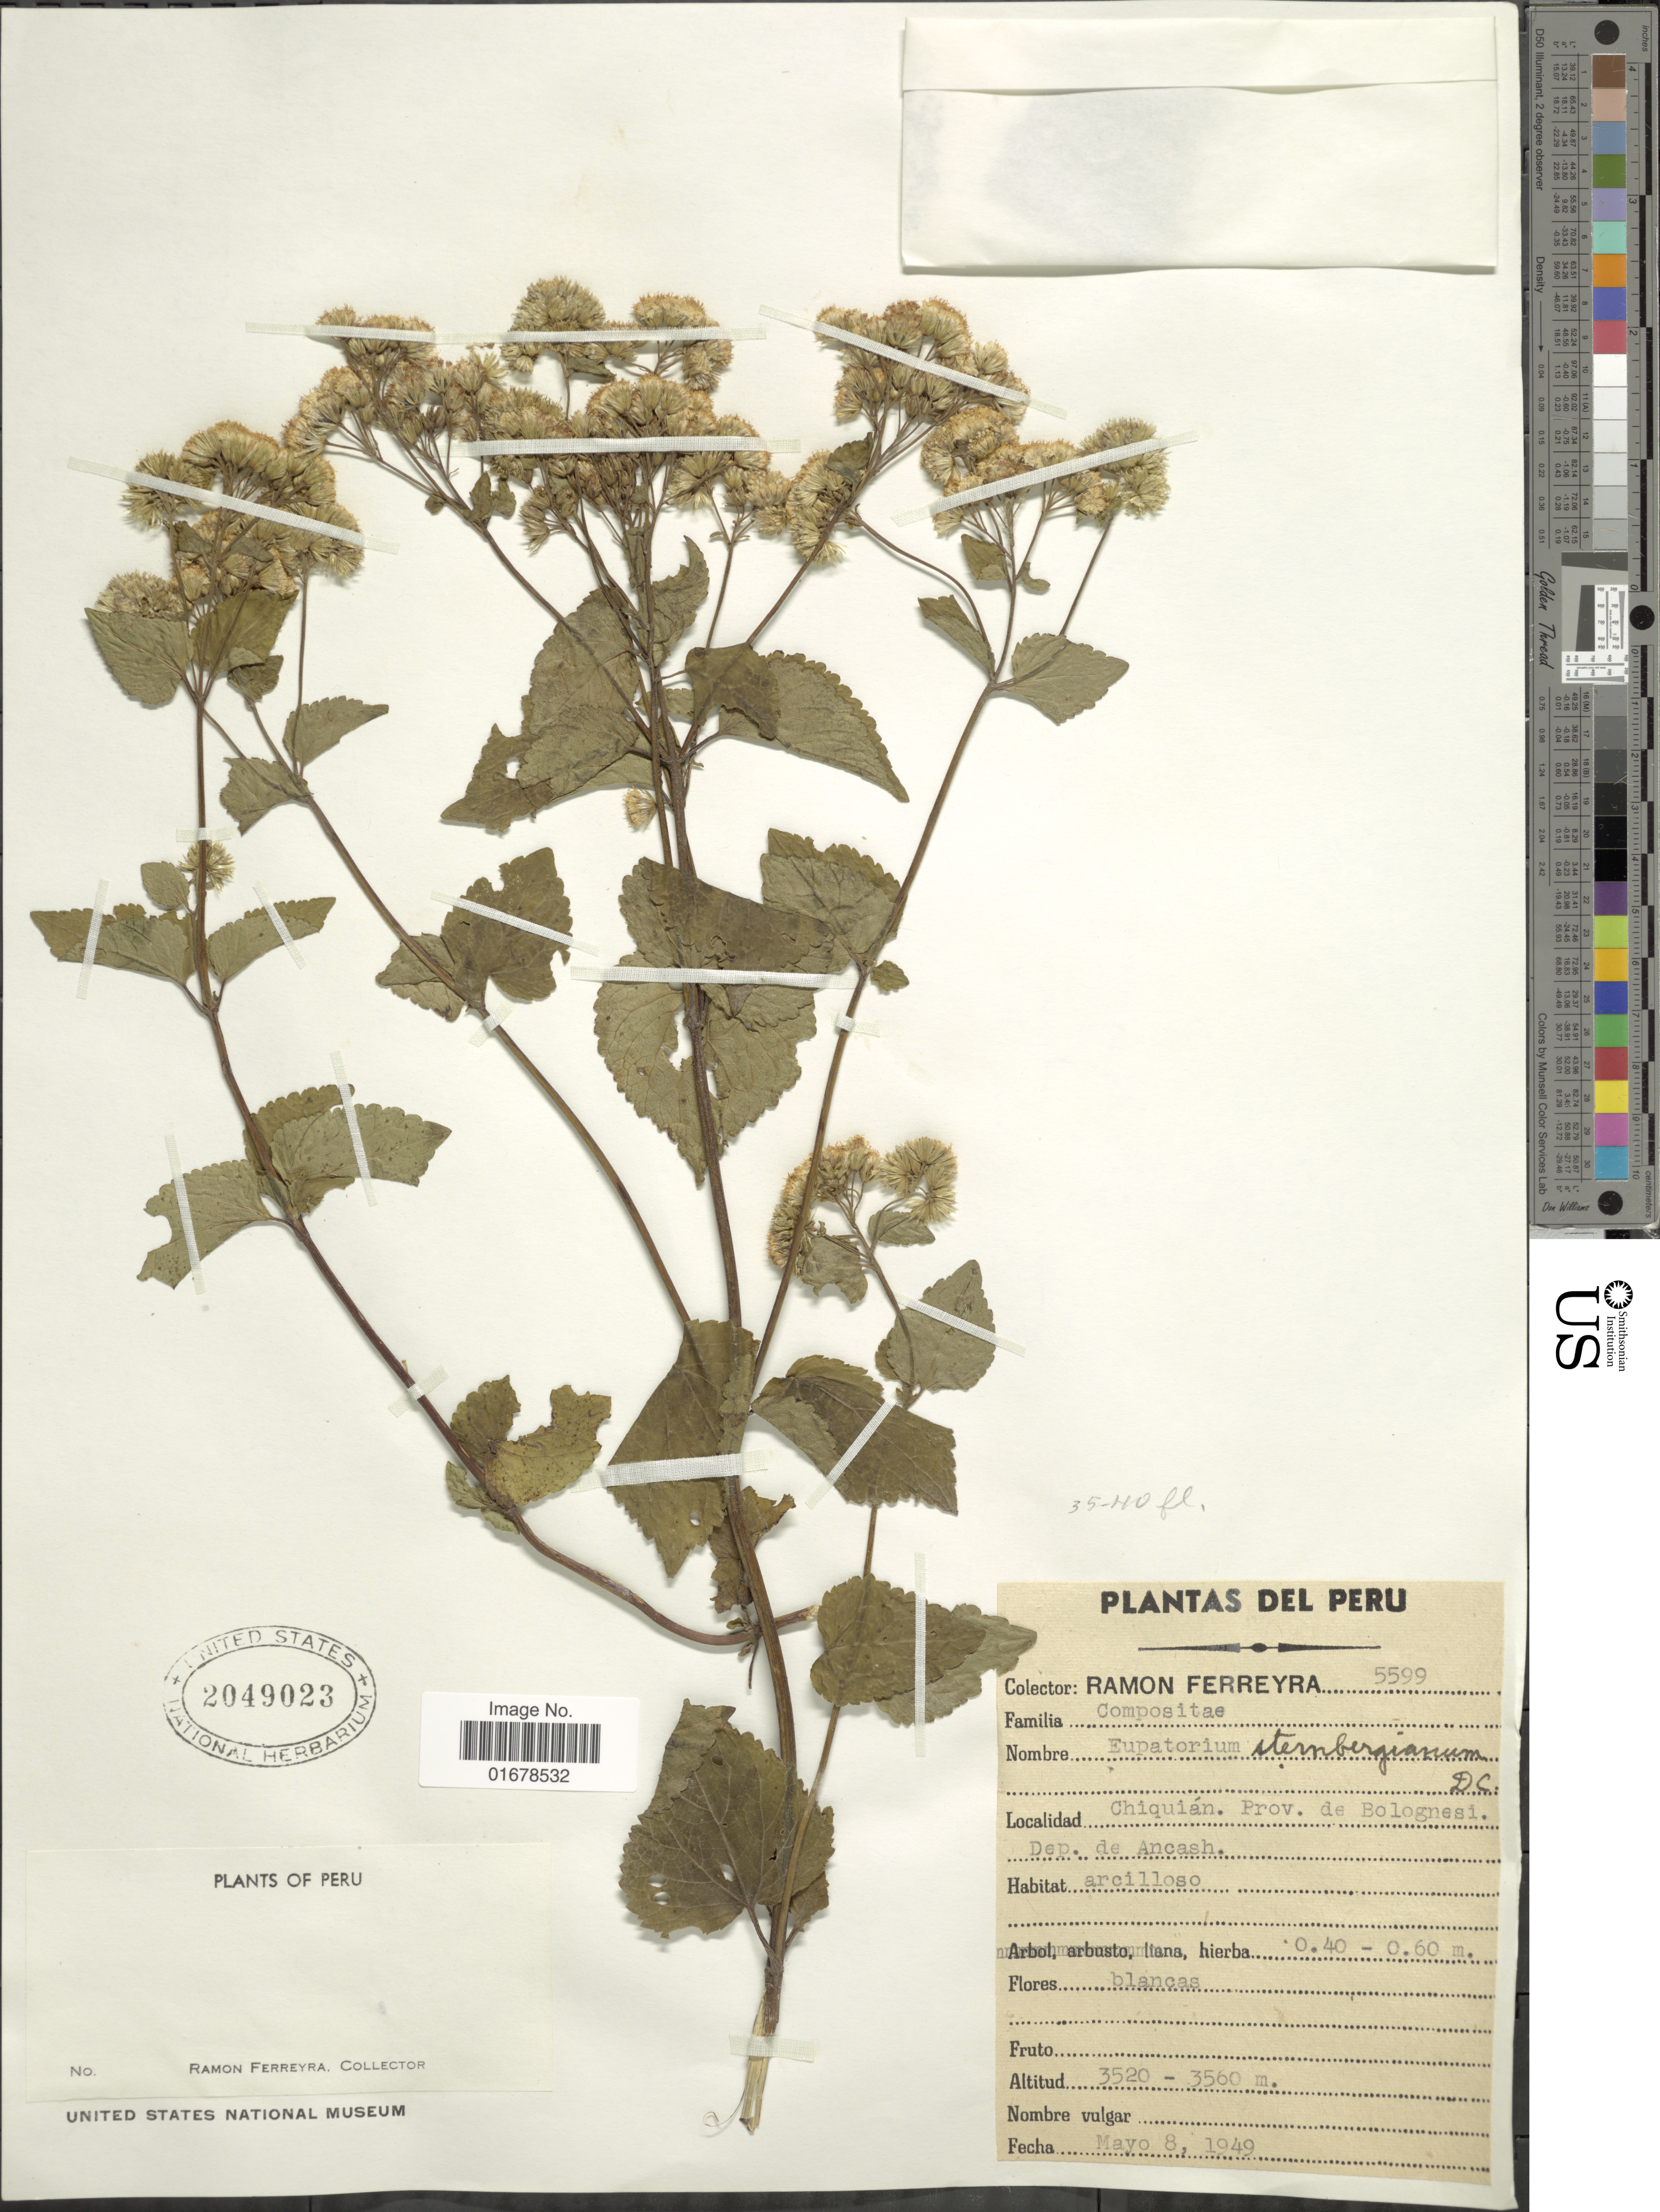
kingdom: Plantae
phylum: Tracheophyta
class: Magnoliopsida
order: Asterales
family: Asteraceae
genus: Ageratina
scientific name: Ageratina sternbergiana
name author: (DC.) R.M. King & H. Rob.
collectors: R. A. Ferreyra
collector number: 5599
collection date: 1949-05-08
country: Peru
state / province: Ancash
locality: Chiquian, Prov. de Bolognesi, Dep. de Ancash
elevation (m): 3520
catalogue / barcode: US 2049023